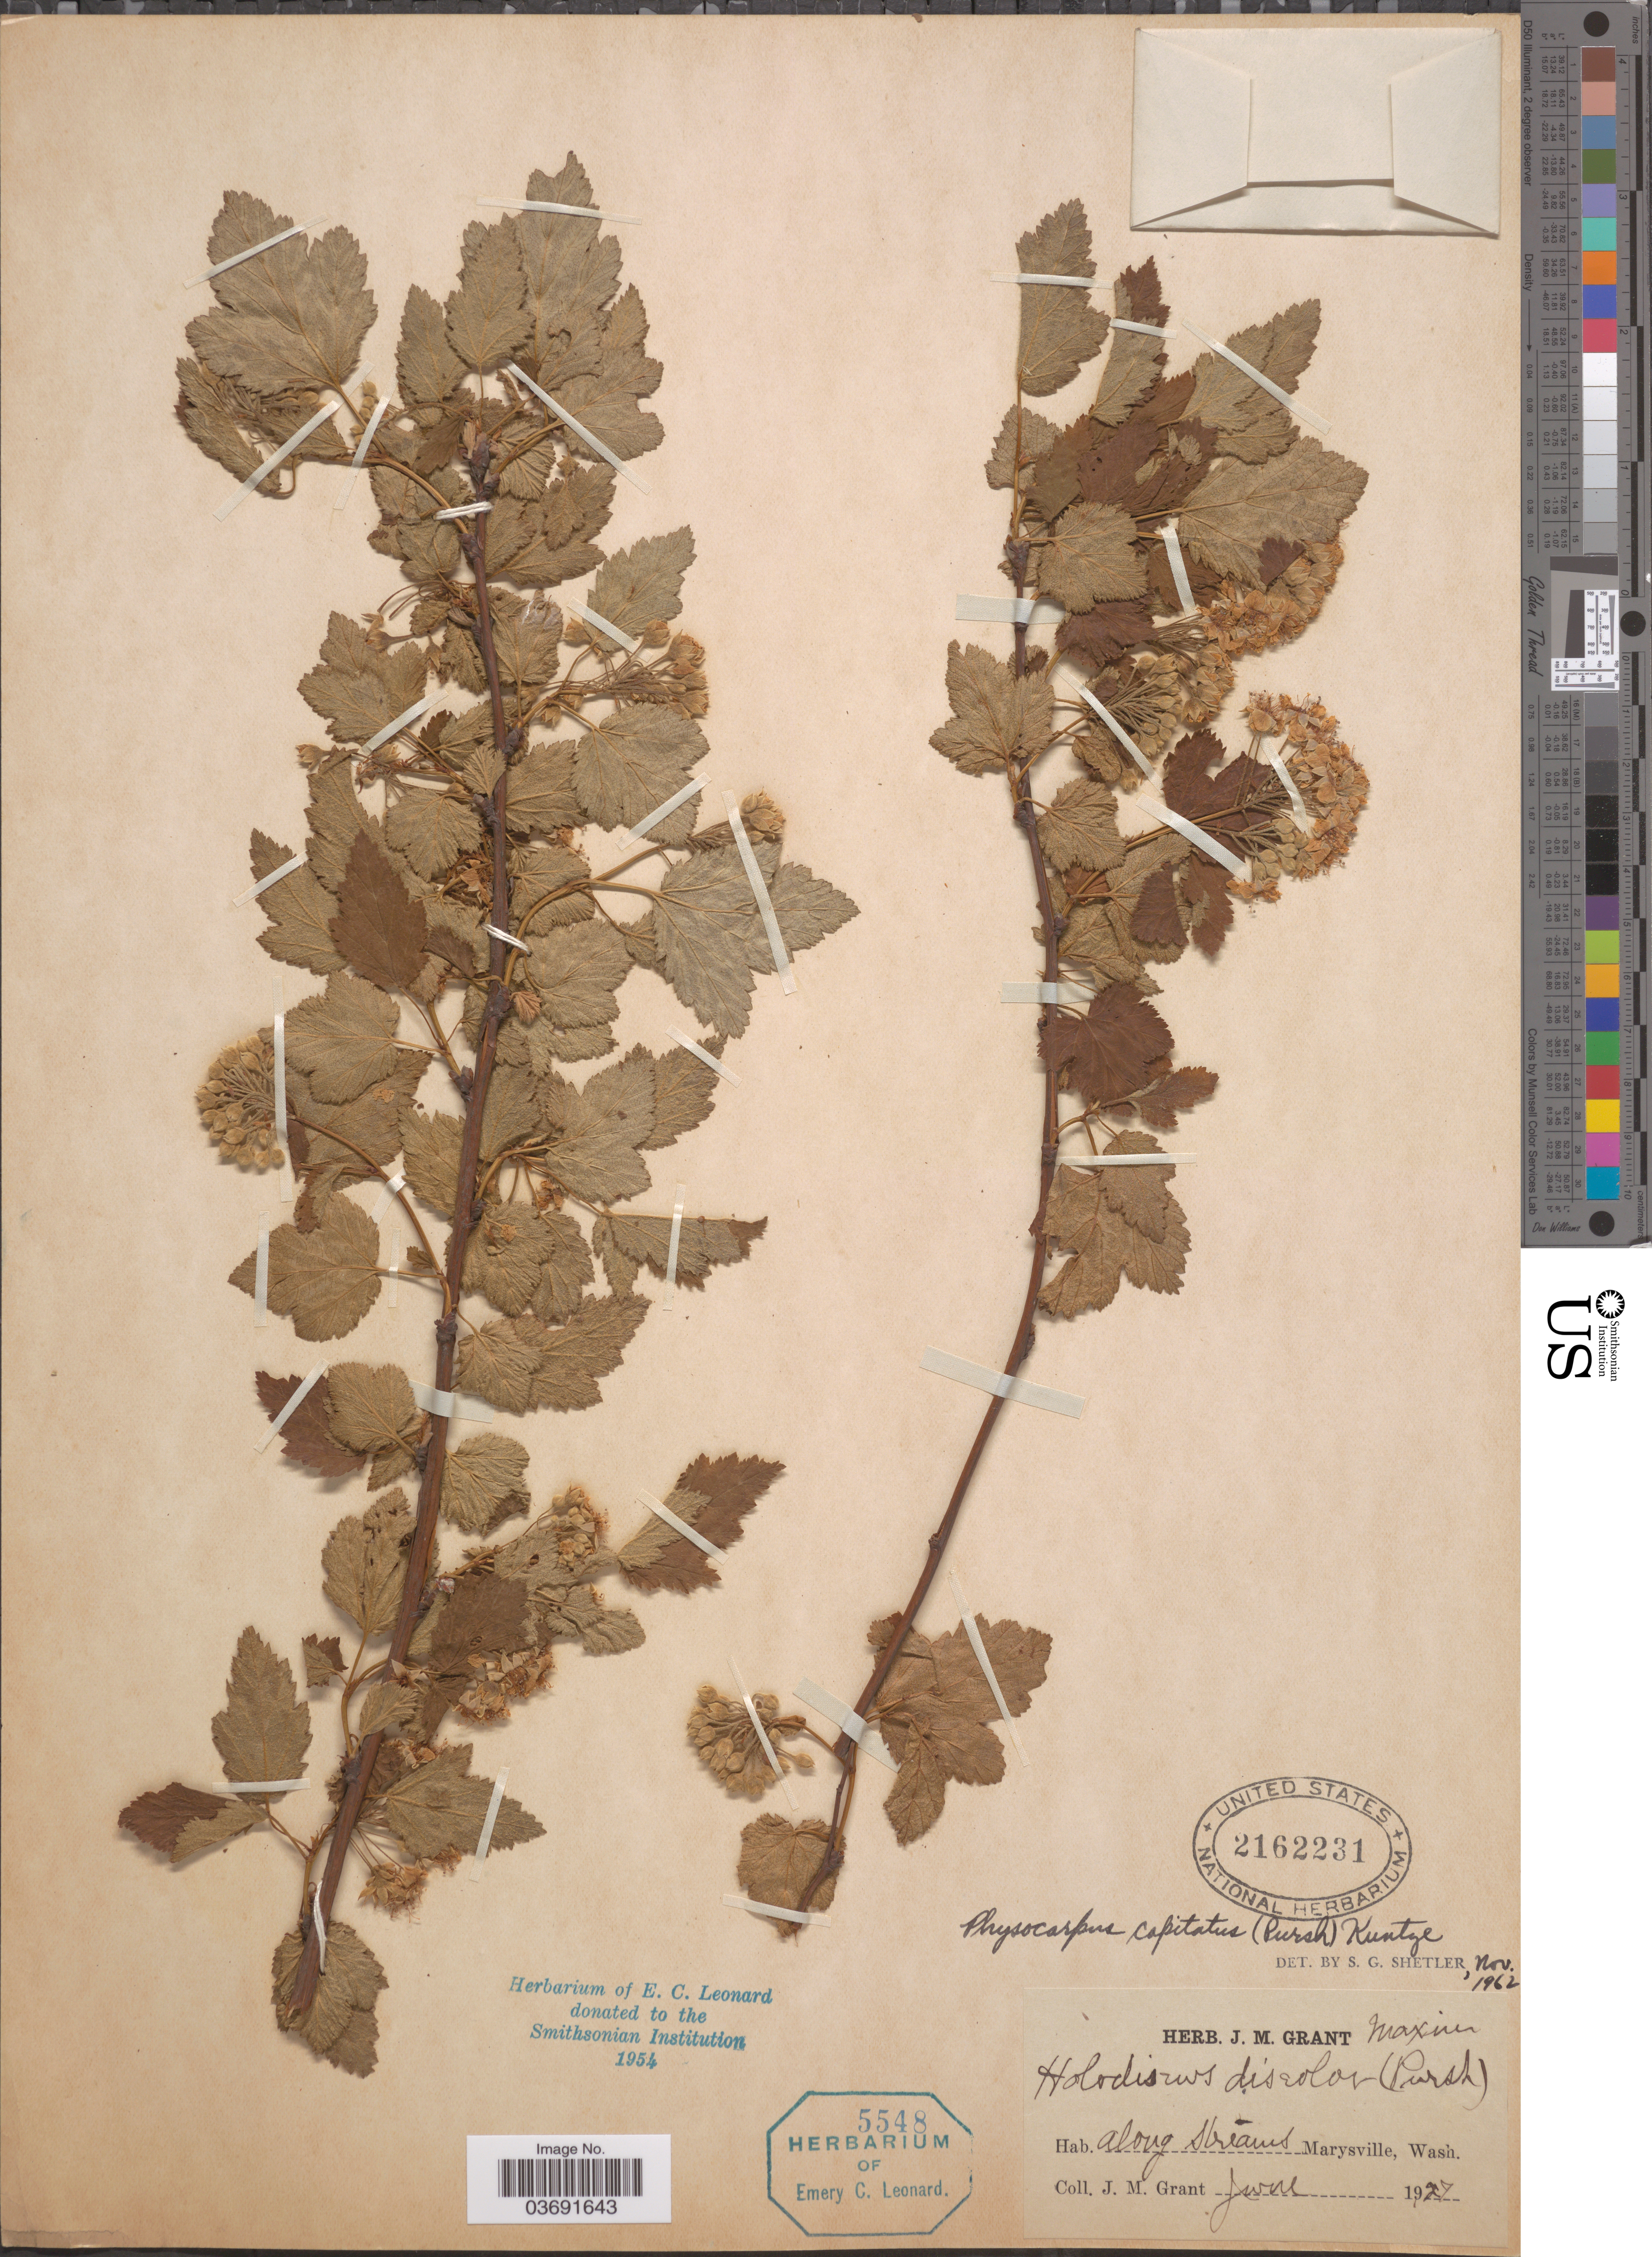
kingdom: Plantae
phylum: Tracheophyta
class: Magnoliopsida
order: Rosales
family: Rosaceae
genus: Physocarpus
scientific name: Physocarpus capitatus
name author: (Pursh) Kuntze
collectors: J. M. Grant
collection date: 1927-06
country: United States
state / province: Washington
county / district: Snohomish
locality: Along streams, Marysville.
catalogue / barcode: US 2162231